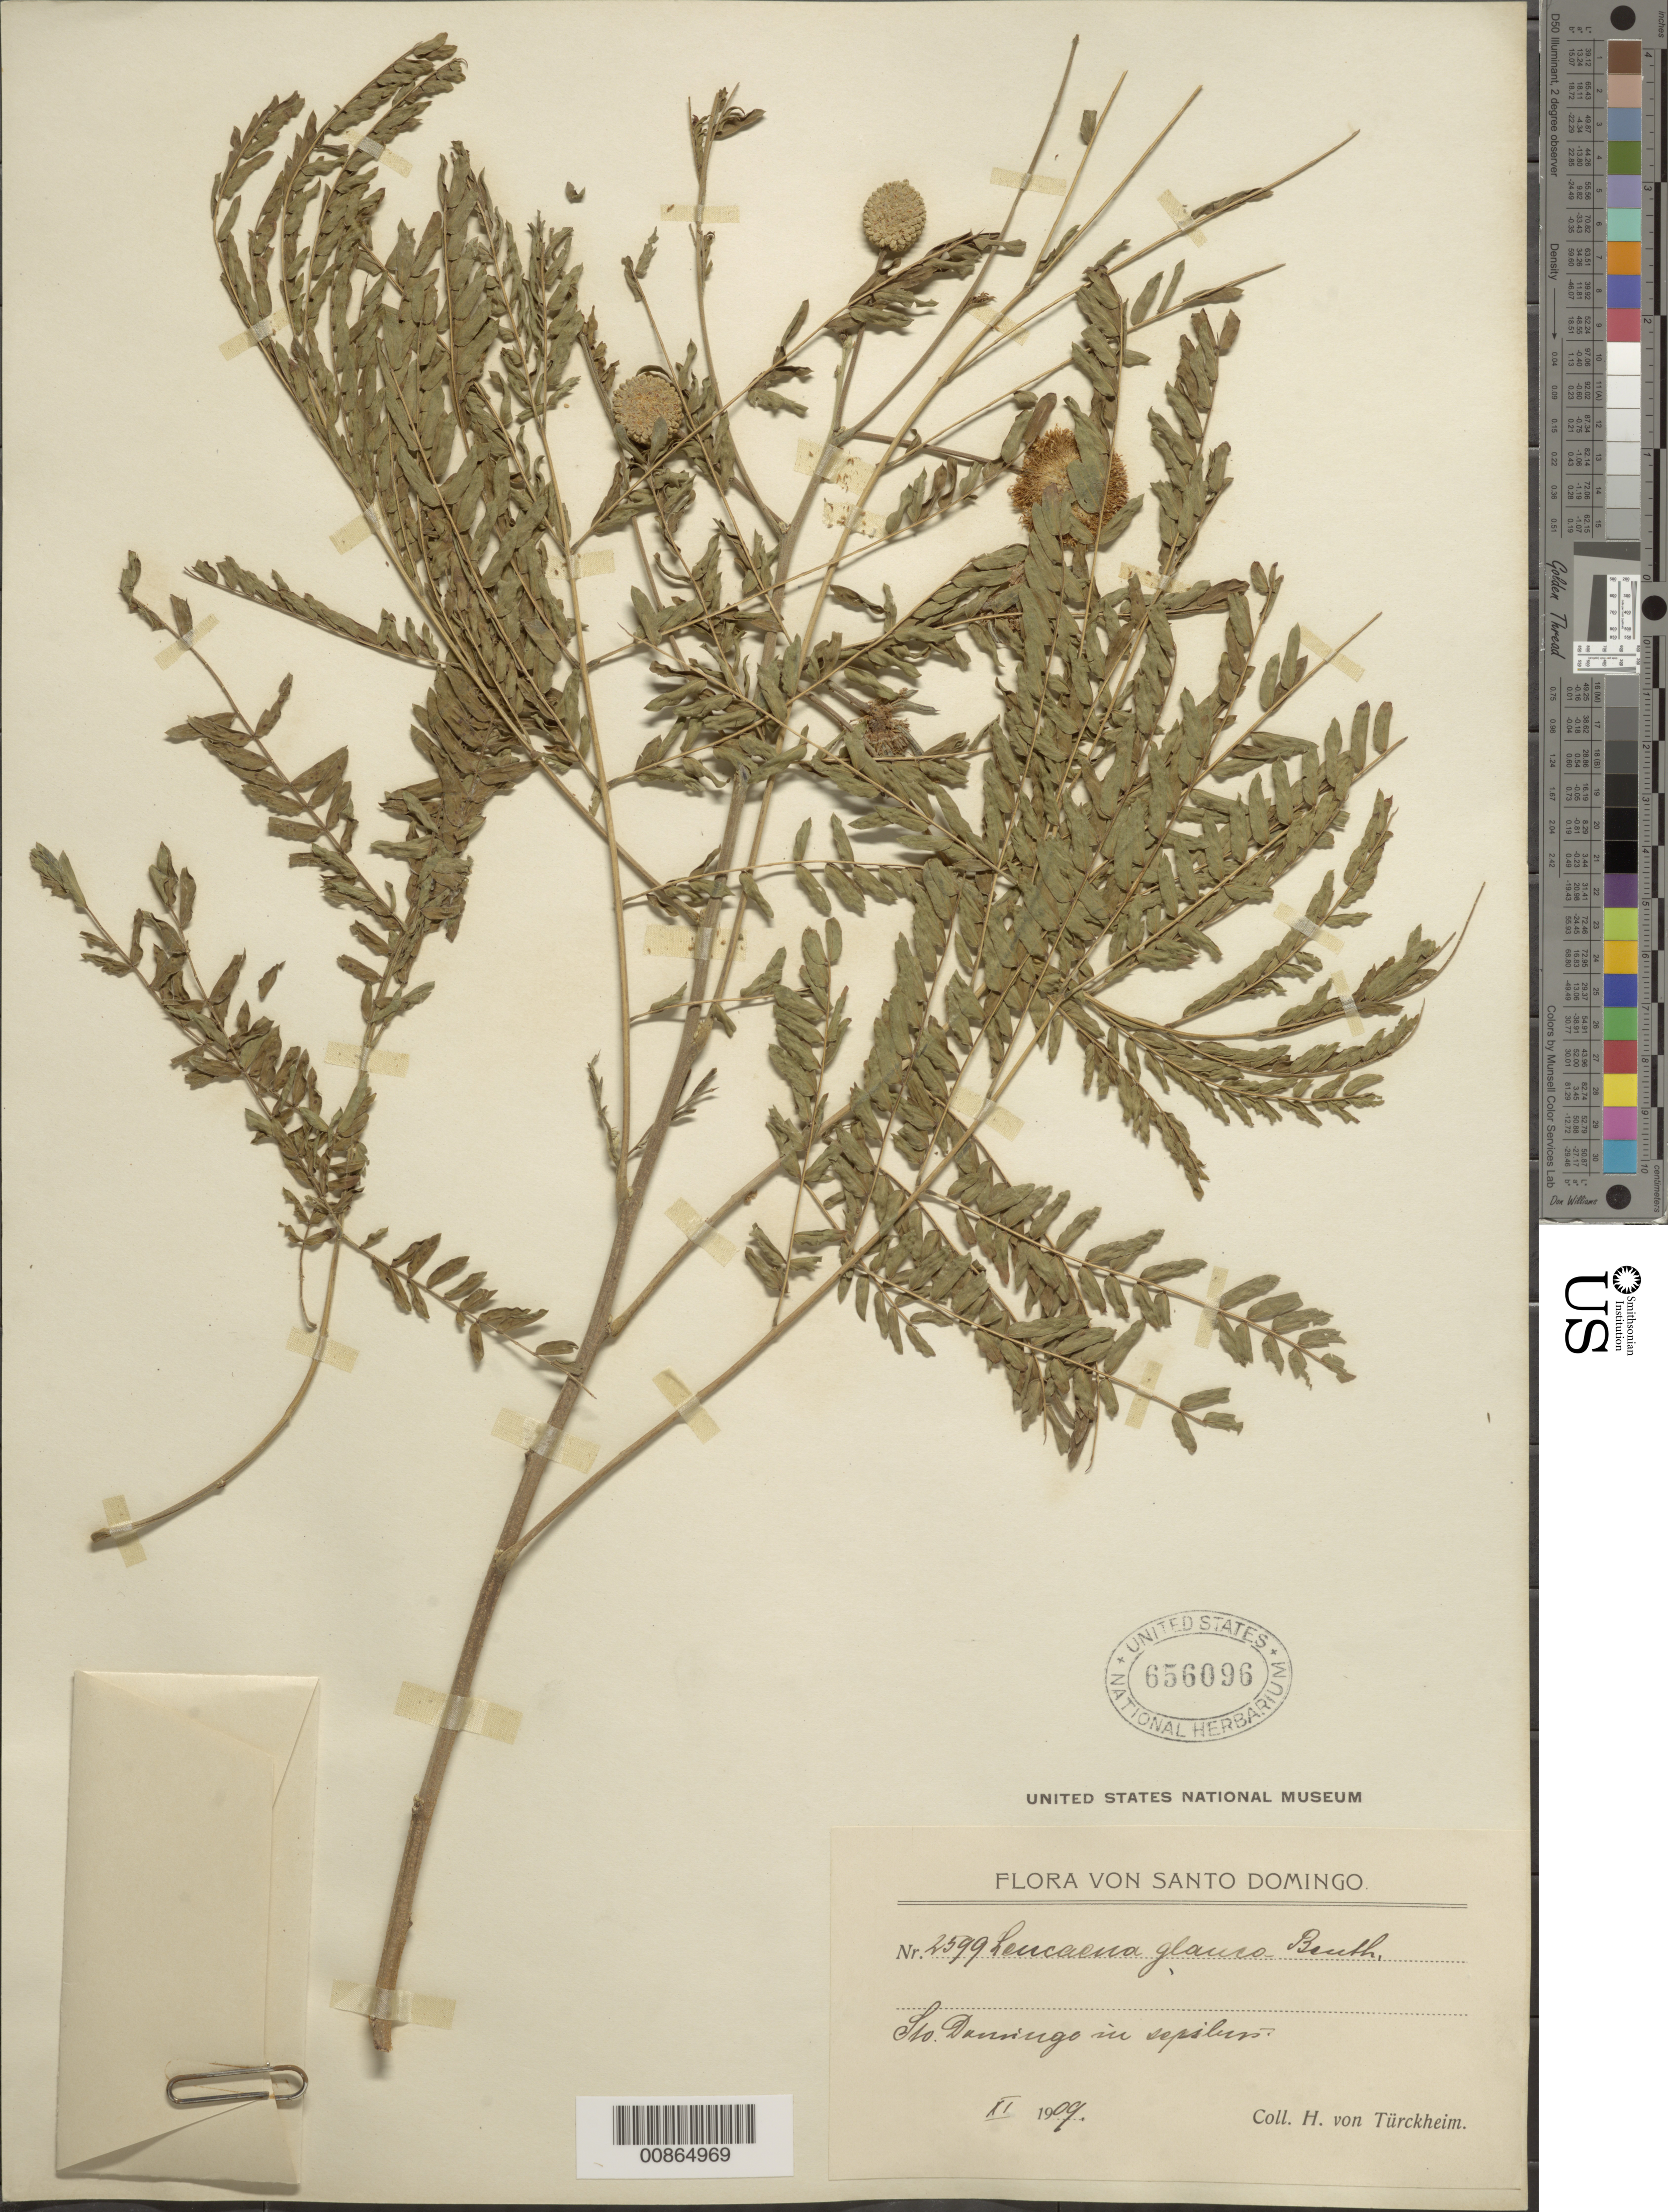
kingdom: Plantae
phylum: Tracheophyta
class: Magnoliopsida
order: Fabales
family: Fabaceae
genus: Leucaena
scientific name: Leucaena leucocephala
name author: (Lam.) de Wit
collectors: H. von Türckheim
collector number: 2599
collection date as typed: Nov 1909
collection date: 1909-11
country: Dominican Republic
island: Hispaniola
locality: Sto. Domingo.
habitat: In "sepsiluns".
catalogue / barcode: US 656096